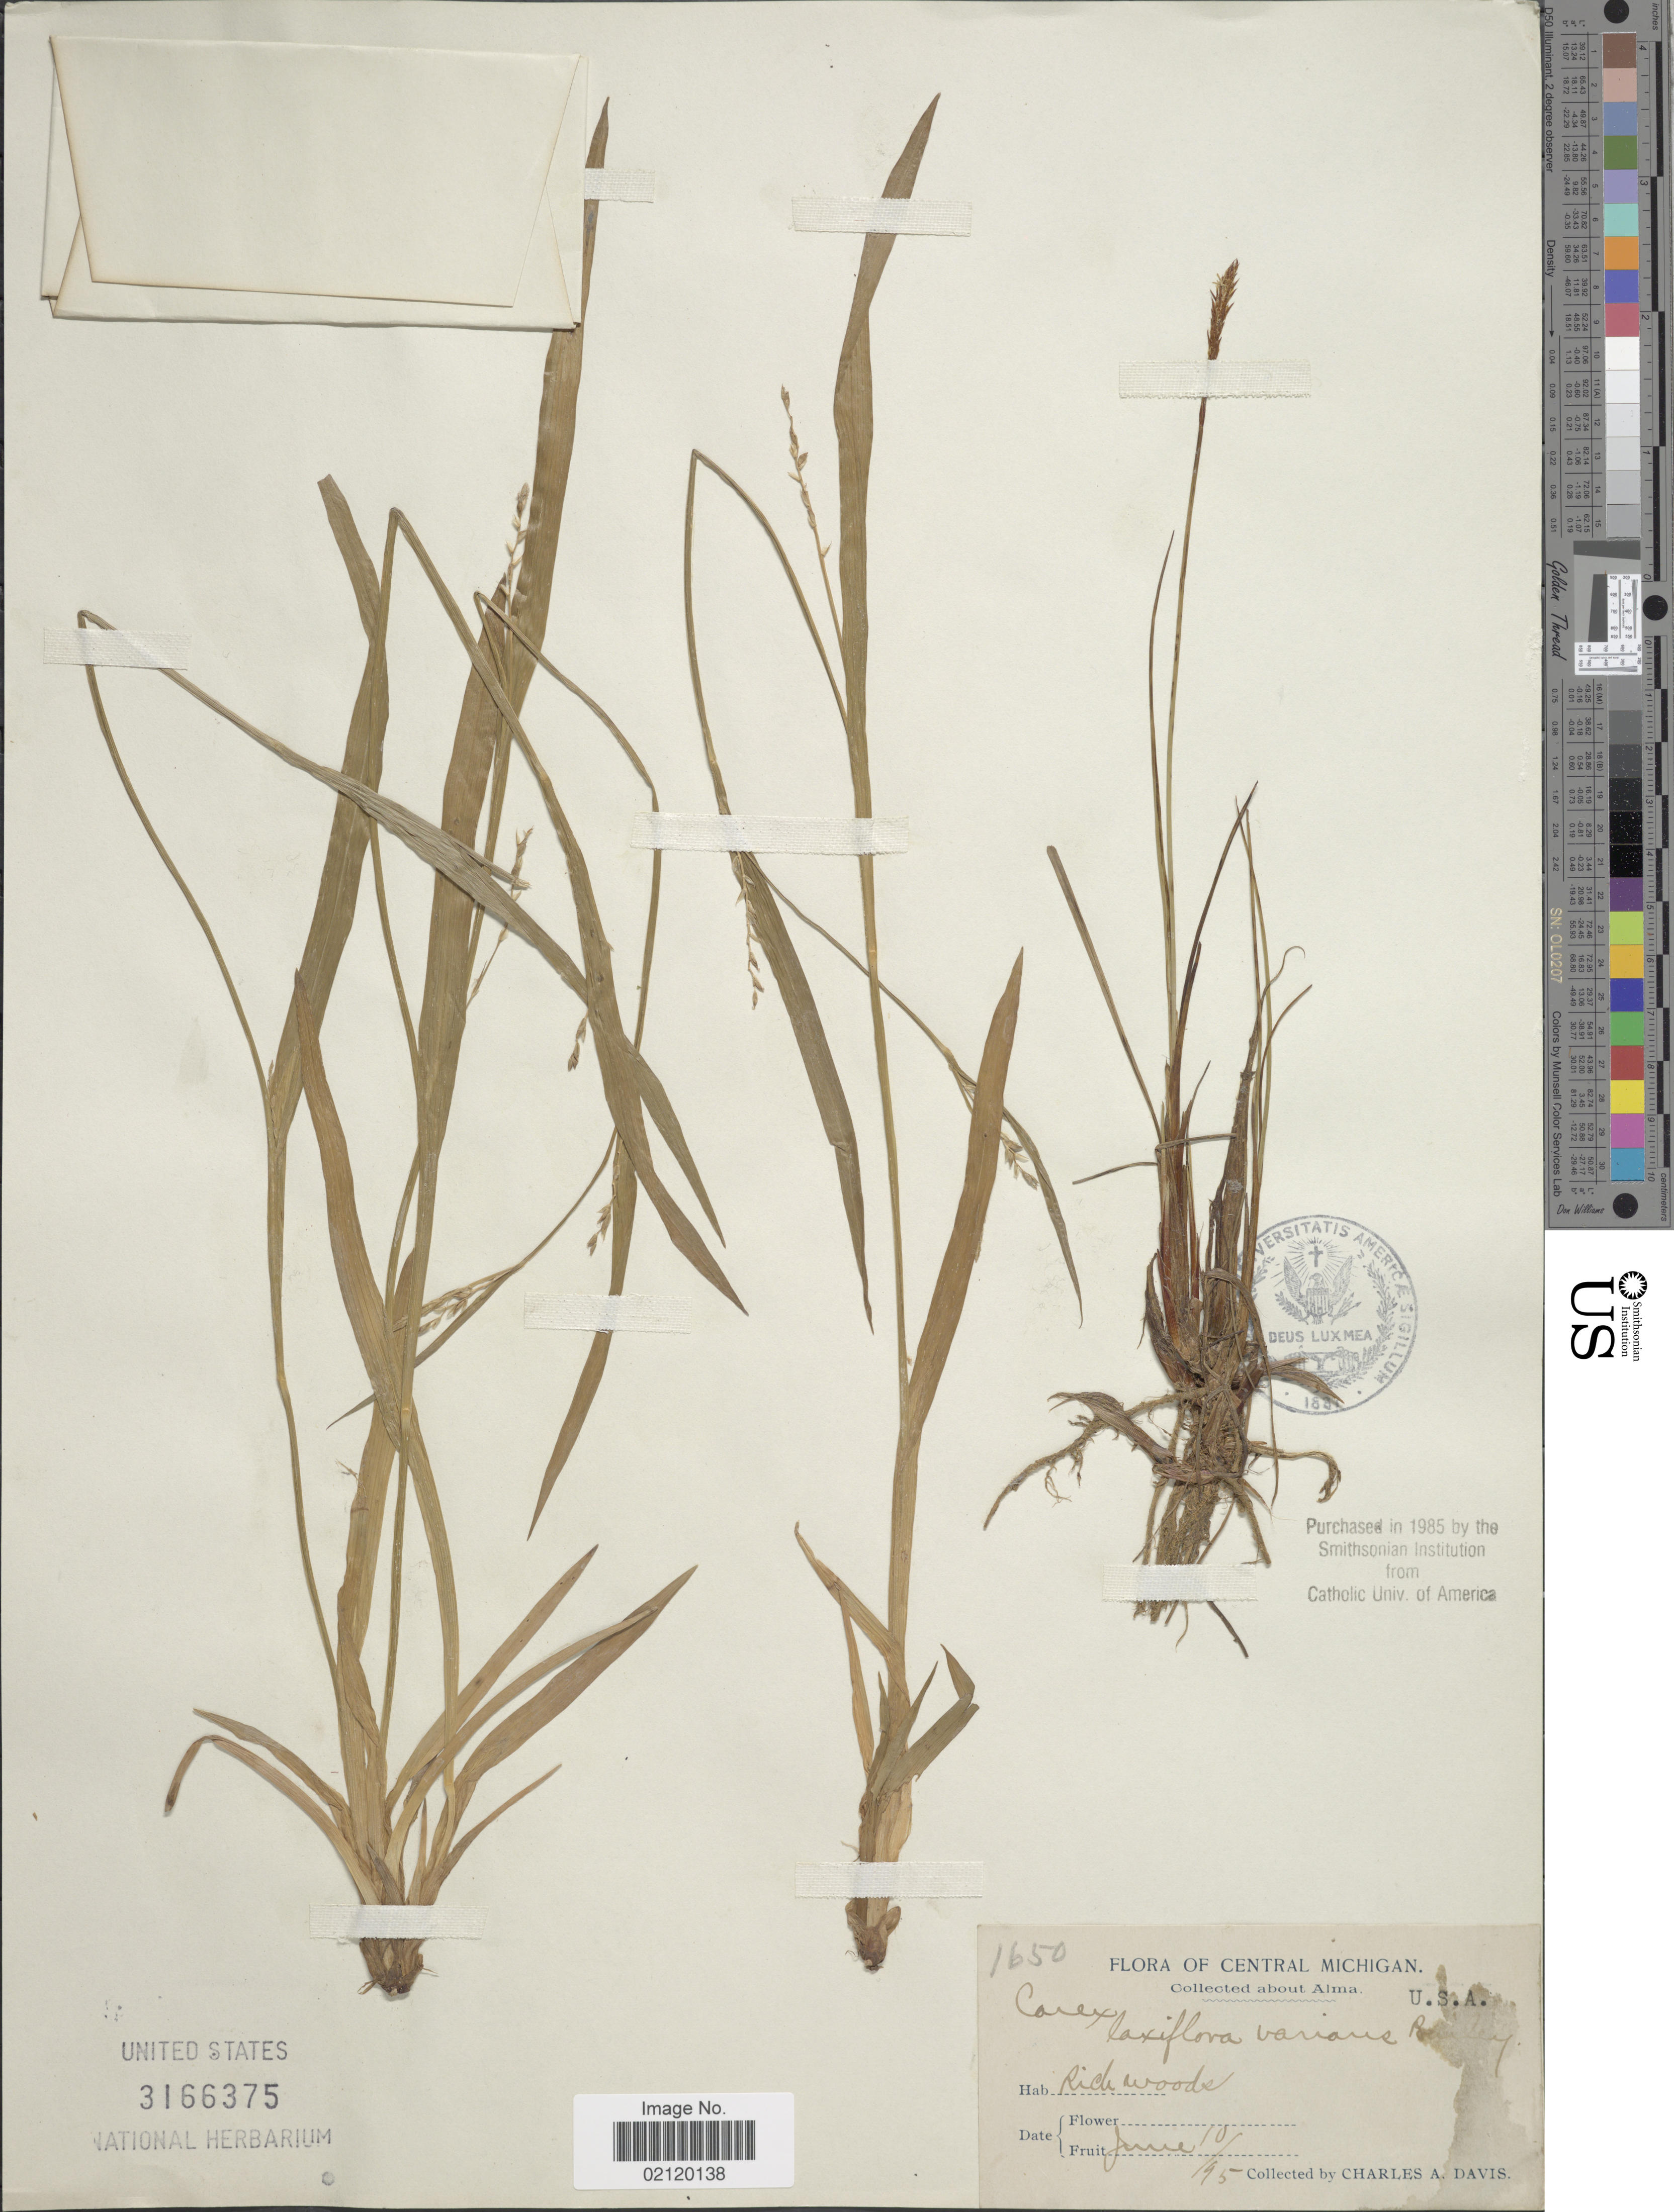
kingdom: Plantae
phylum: Tracheophyta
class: Liliopsida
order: Poales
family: Cyperaceae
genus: Carex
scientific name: Carex laxiflora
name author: Lam.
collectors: C. Davis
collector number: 1650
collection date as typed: Transcribed d/m/y: 10/6/95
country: United States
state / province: Michigan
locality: Central Michigan. About Alma U.S.A.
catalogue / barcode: US 3166375